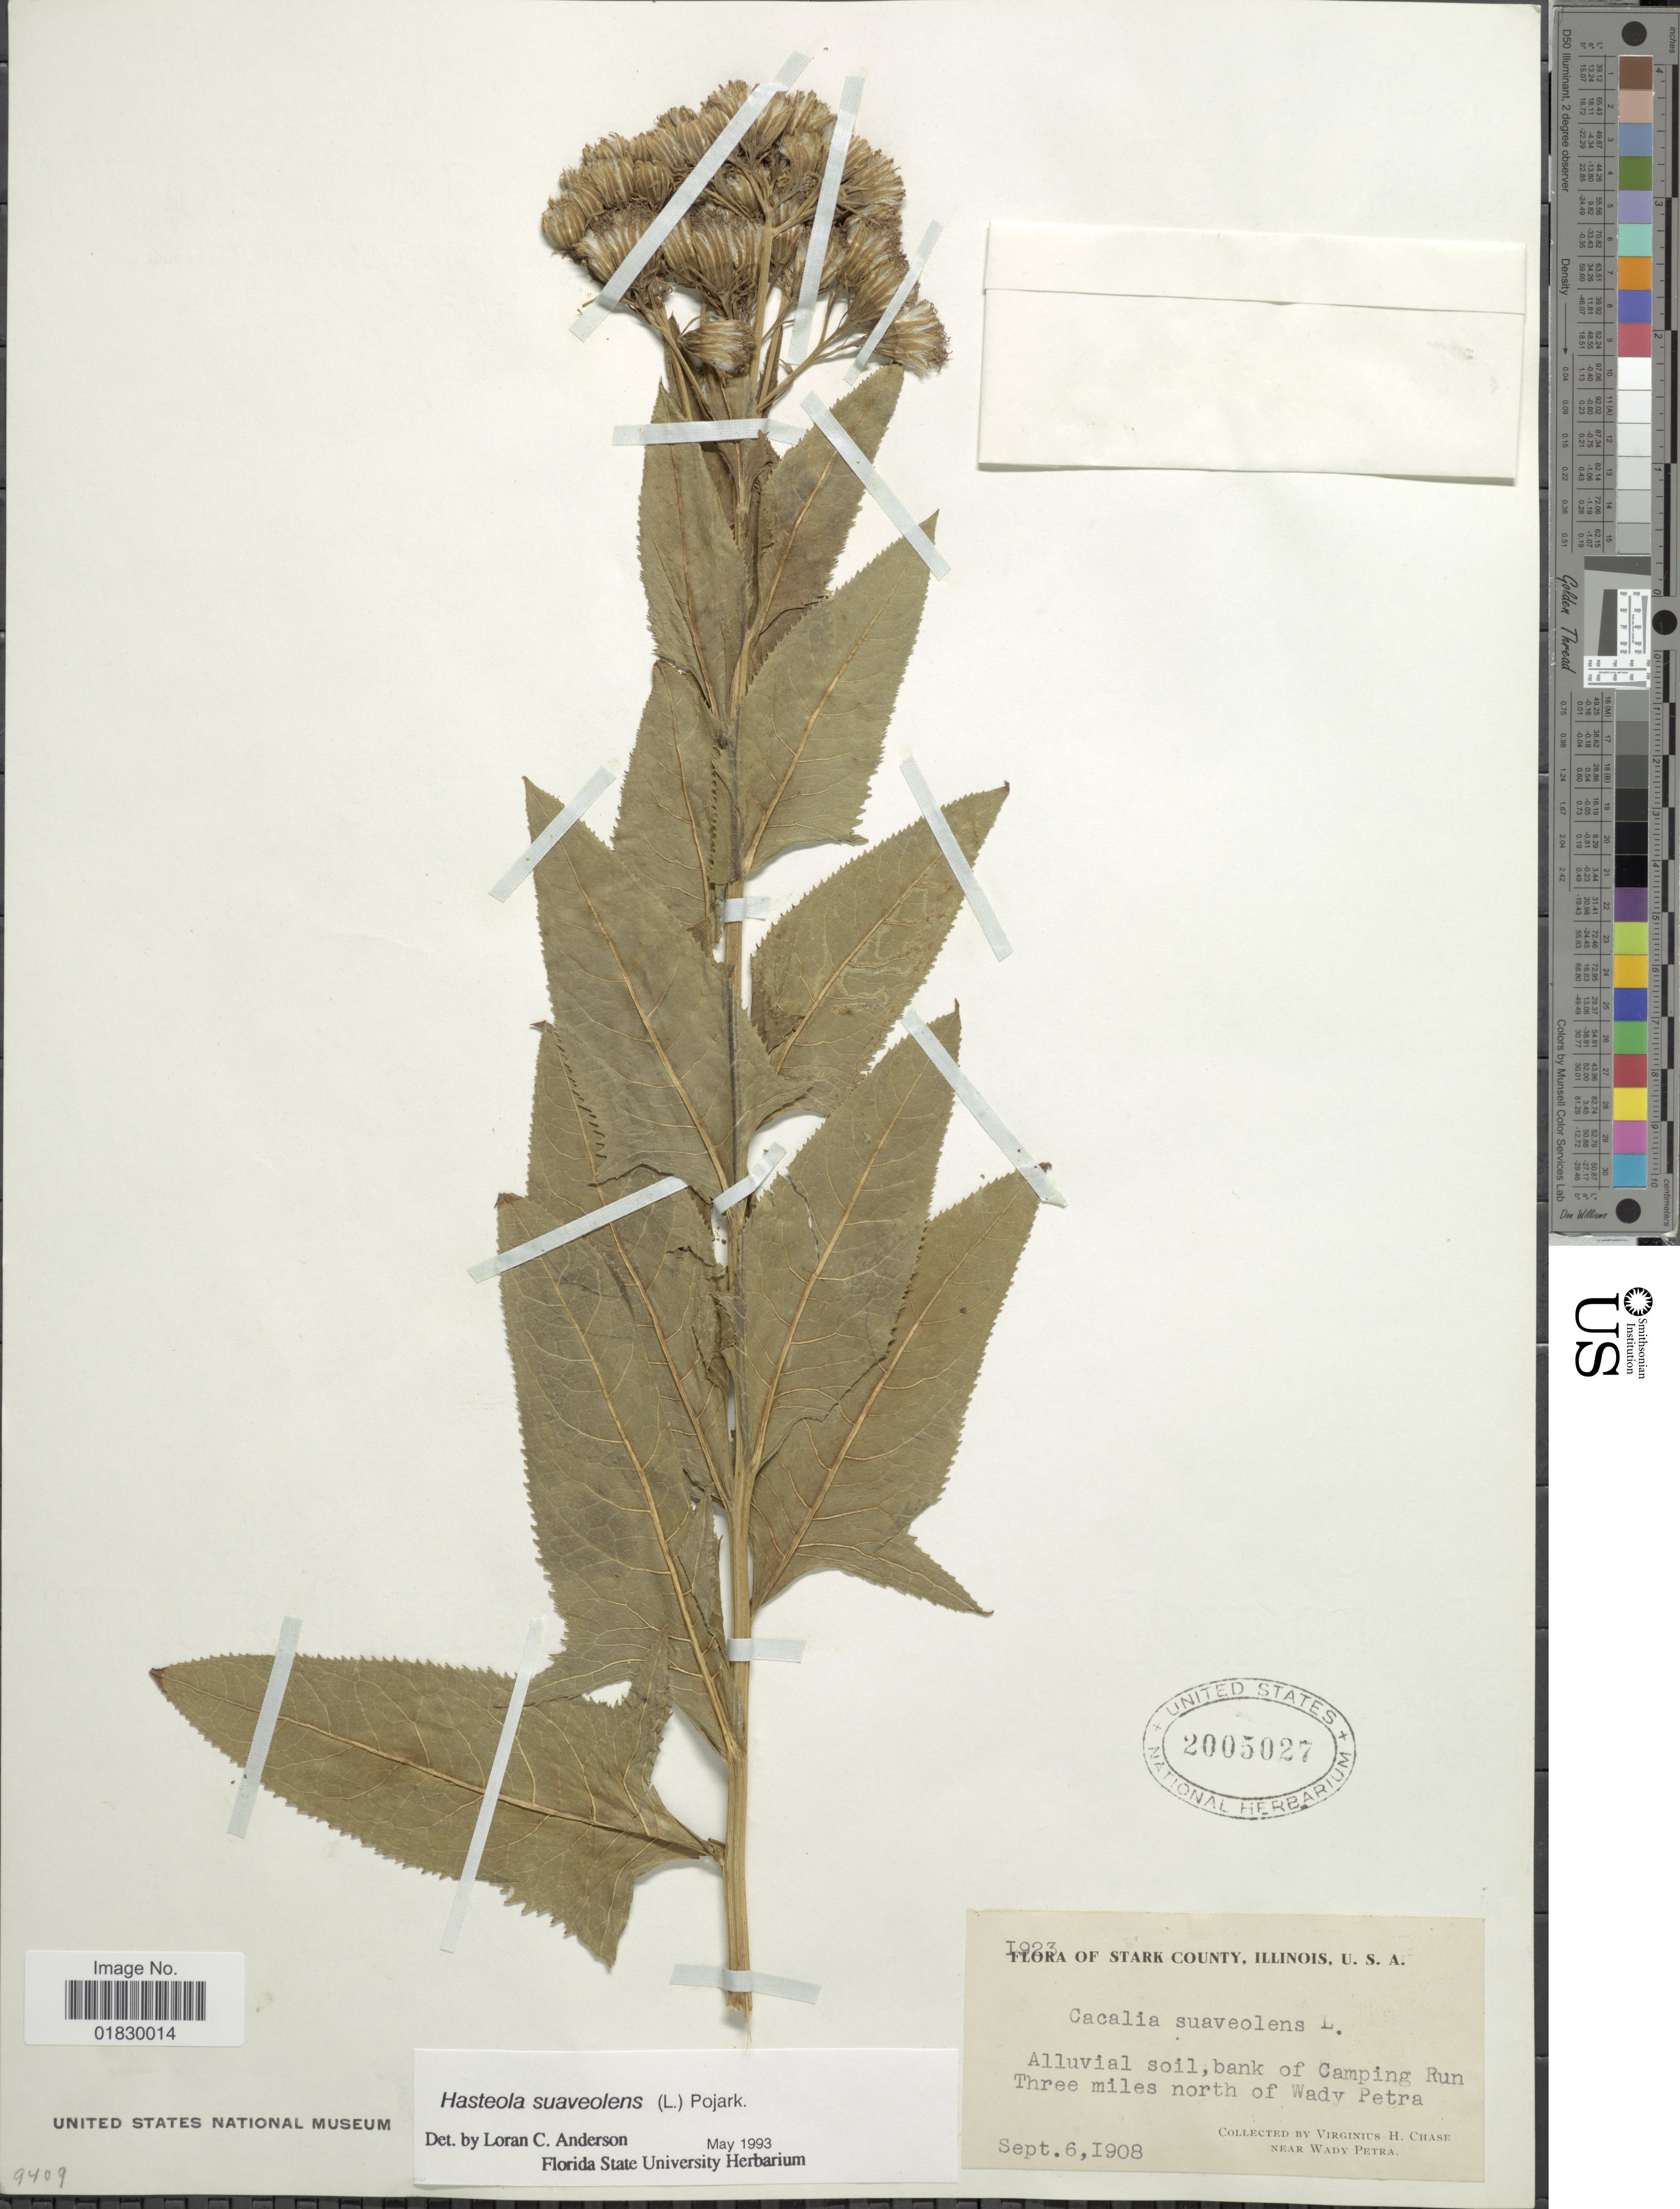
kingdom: Plantae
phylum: Tracheophyta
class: Magnoliopsida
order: Asterales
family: Asteraceae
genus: Hasteola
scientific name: Hasteola suaveolens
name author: (L.) Pojark.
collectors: V. H. Chase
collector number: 1923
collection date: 1908-09-06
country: United States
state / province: Illinois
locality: Stark County, Illinois, U. S. A., Bank of Camping Run Three miles north of Wady Petra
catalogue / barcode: US 2005027